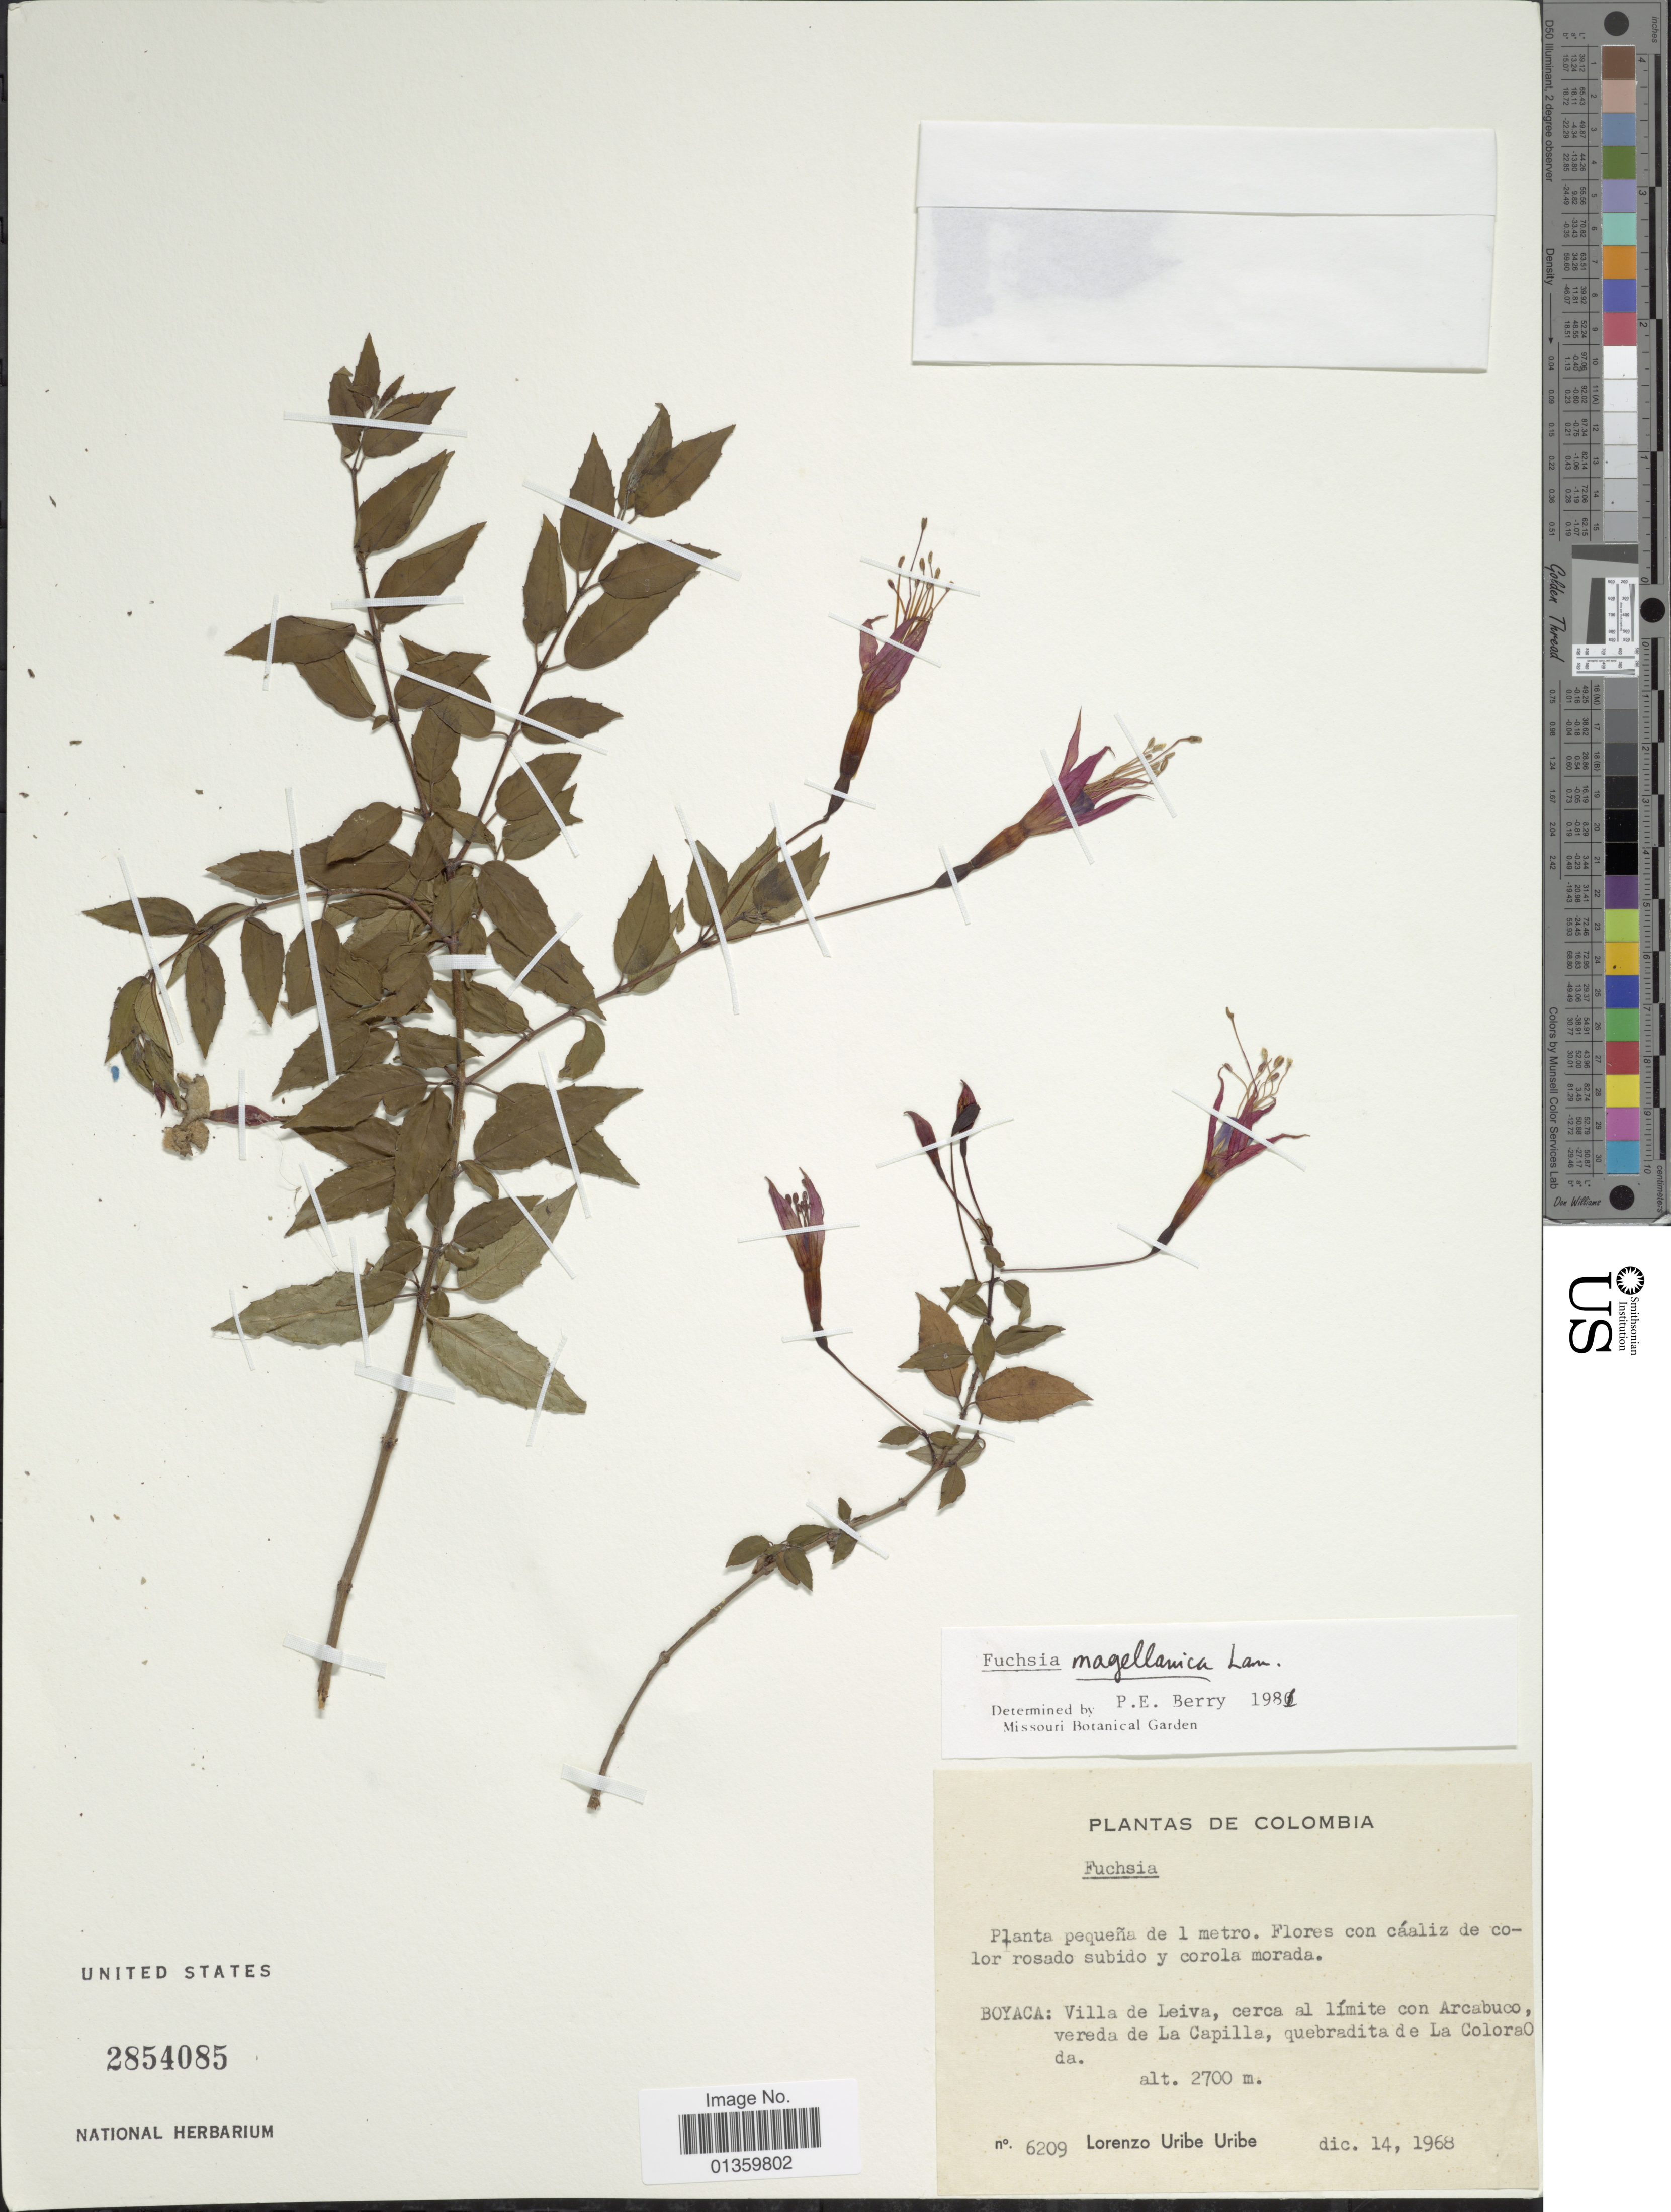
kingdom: Plantae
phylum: Tracheophyta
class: Magnoliopsida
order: Myrtales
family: Onagraceae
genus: Fuchsia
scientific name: Fuchsia magellanica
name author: Lam.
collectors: L. Uribe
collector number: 6209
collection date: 1968-12-14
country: Colombia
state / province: Boyacá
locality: Villa de Leiva, cerca al límite con Arcabuco, vereda de La Capille, quebradita de La ColoraO da [interpreted]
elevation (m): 2700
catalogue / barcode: US 2854085